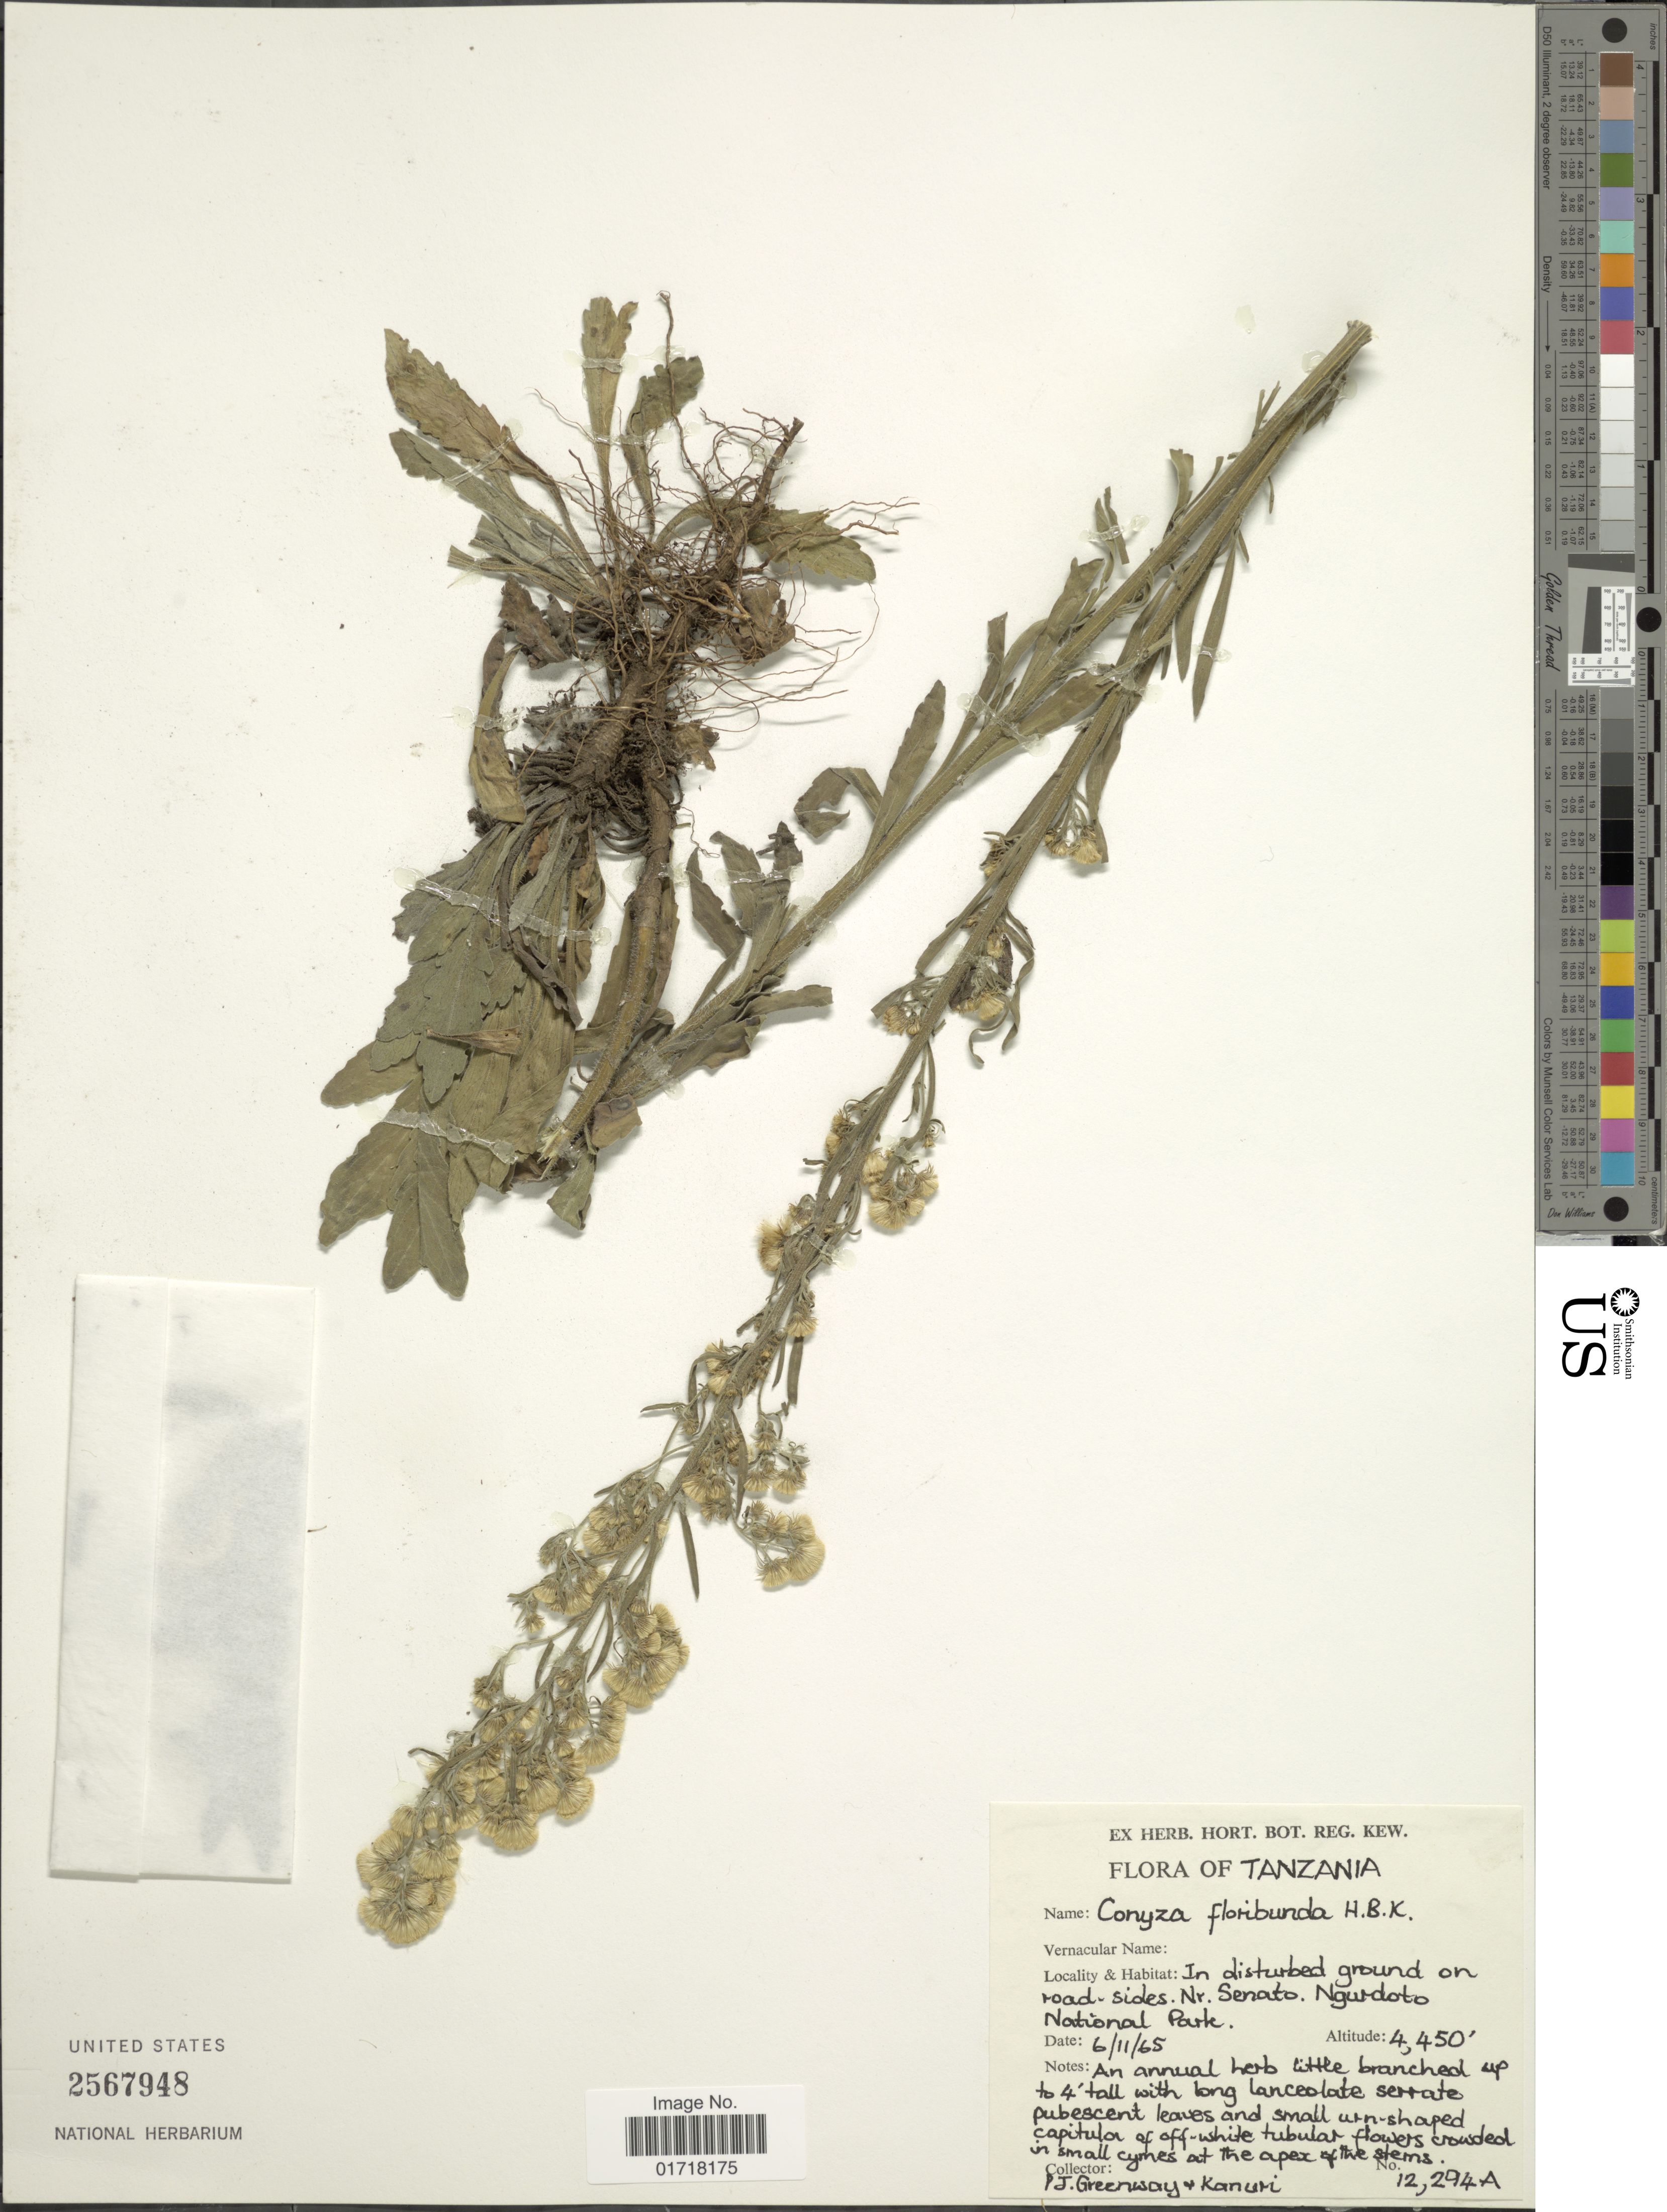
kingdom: Plantae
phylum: Tracheophyta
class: Magnoliopsida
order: Asterales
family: Asteraceae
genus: Conyza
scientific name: Conyza floribunda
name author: Kunth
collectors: P. J. Greenway & -. Kanuri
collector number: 12294A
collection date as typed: Transcribed d/m/y: 6/11/65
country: Tanzania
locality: In disturbed ground on road-side Nr. Senato, Ngurdoto, National Park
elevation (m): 1356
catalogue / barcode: US 2567948